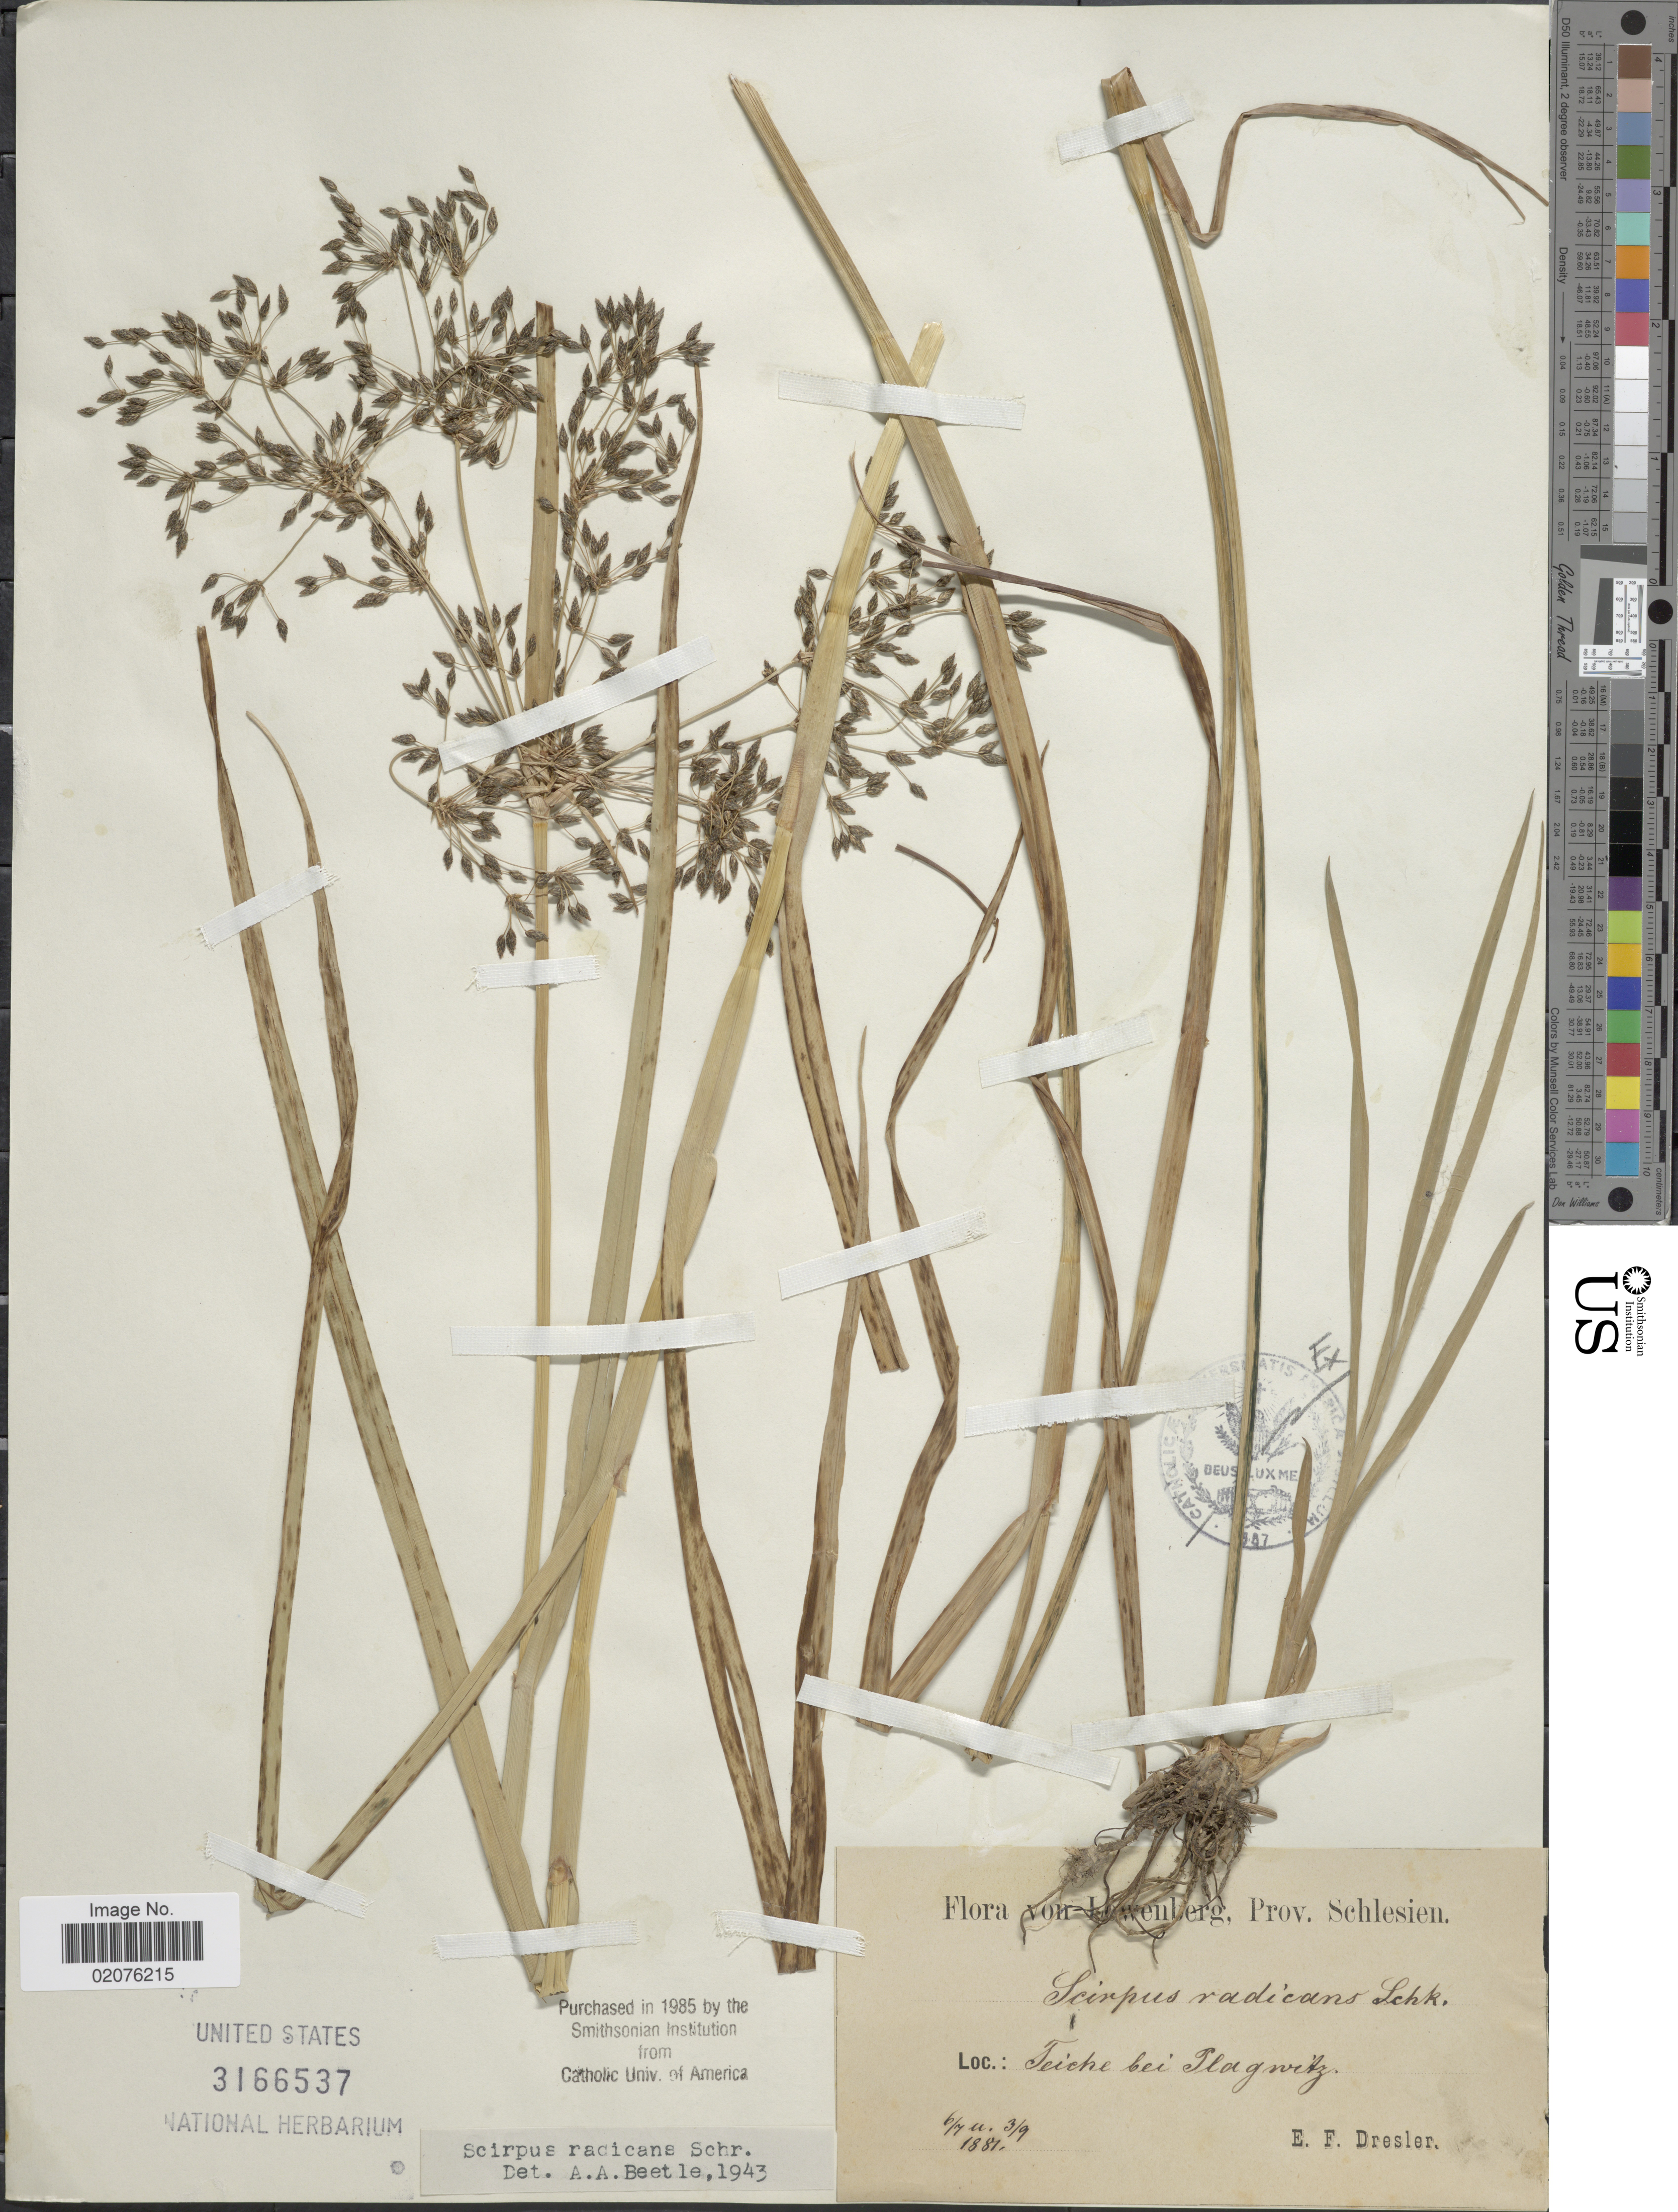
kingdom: Plantae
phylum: Tracheophyta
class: Liliopsida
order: Poales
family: Cyperaceae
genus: Scirpus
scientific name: Scirpus radicans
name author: Schkuhr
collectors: E. Dresler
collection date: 1881-07-06/1881-09-03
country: Germany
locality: Lewenberg, Prov. Schlesien, Teiche bei Plagwitz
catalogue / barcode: US 3166537